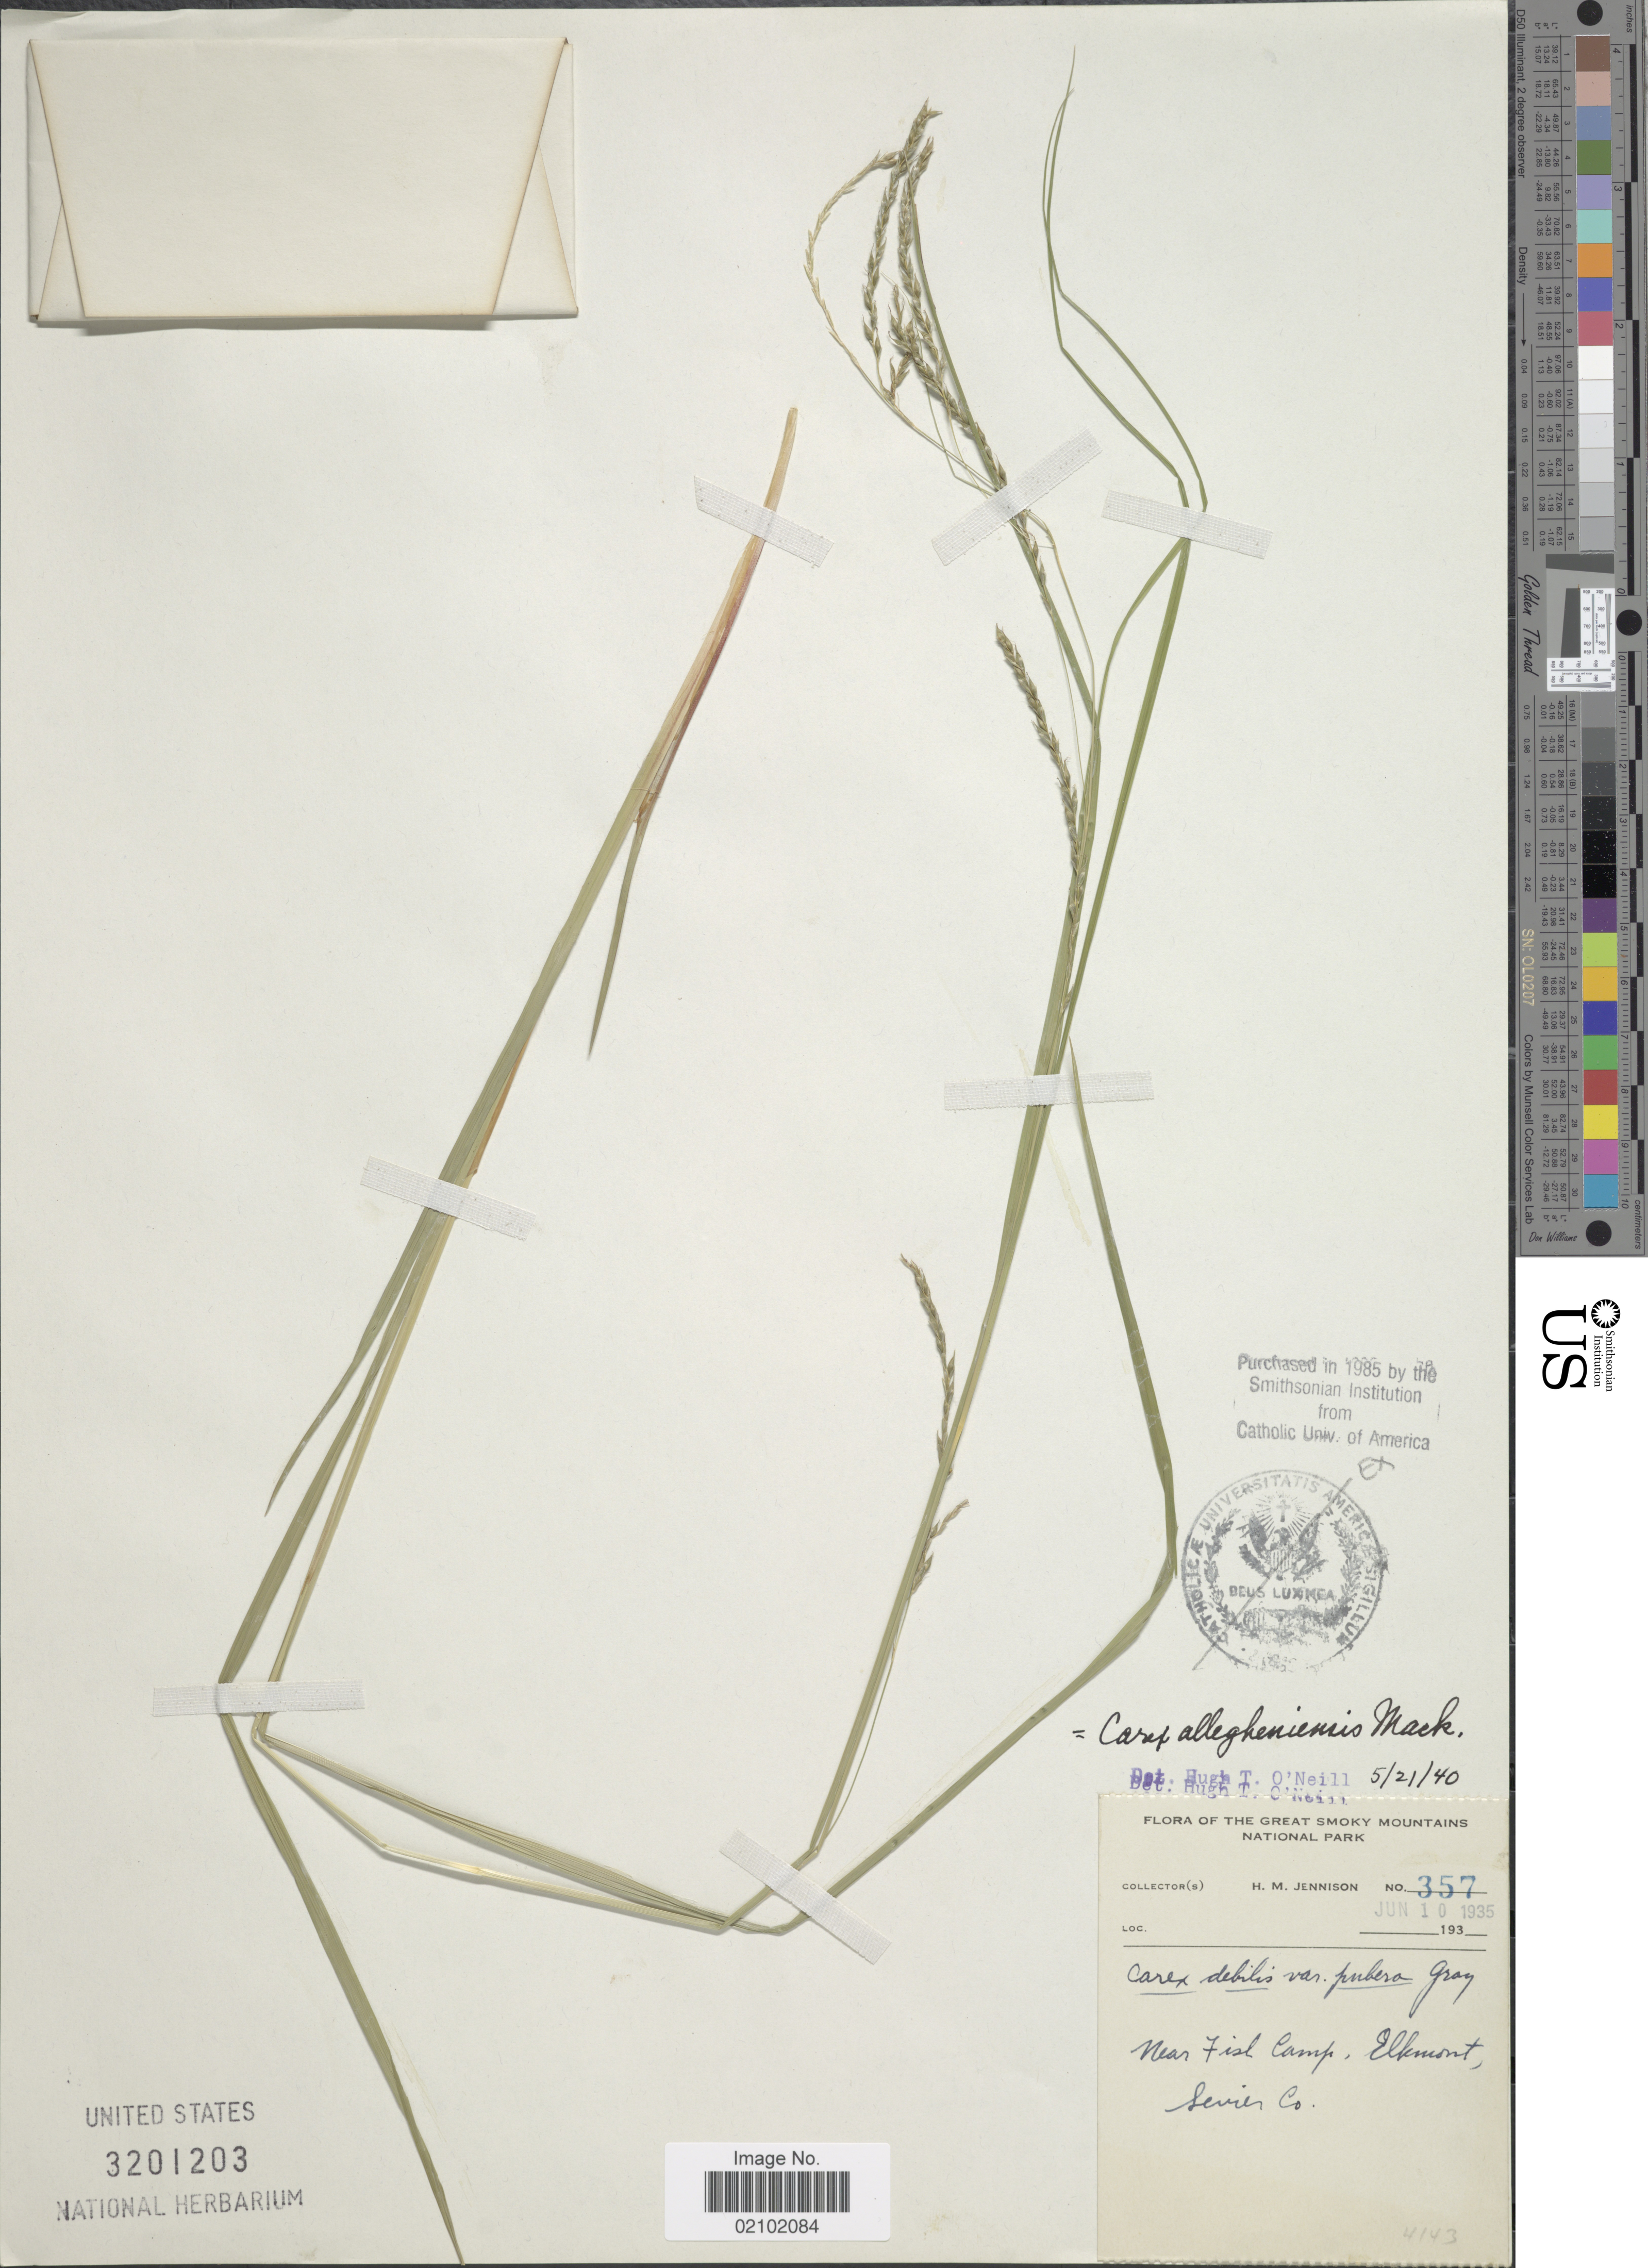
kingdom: Plantae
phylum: Tracheophyta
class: Liliopsida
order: Poales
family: Cyperaceae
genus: Carex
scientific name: Carex allegheniensis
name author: Mack.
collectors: H. Jennison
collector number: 357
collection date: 1935-06-10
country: United States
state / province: Tennessee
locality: Great Smoky Mountains National Park. Near Fist Camp, Elkmont, Sevier Co.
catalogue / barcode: US 3201203